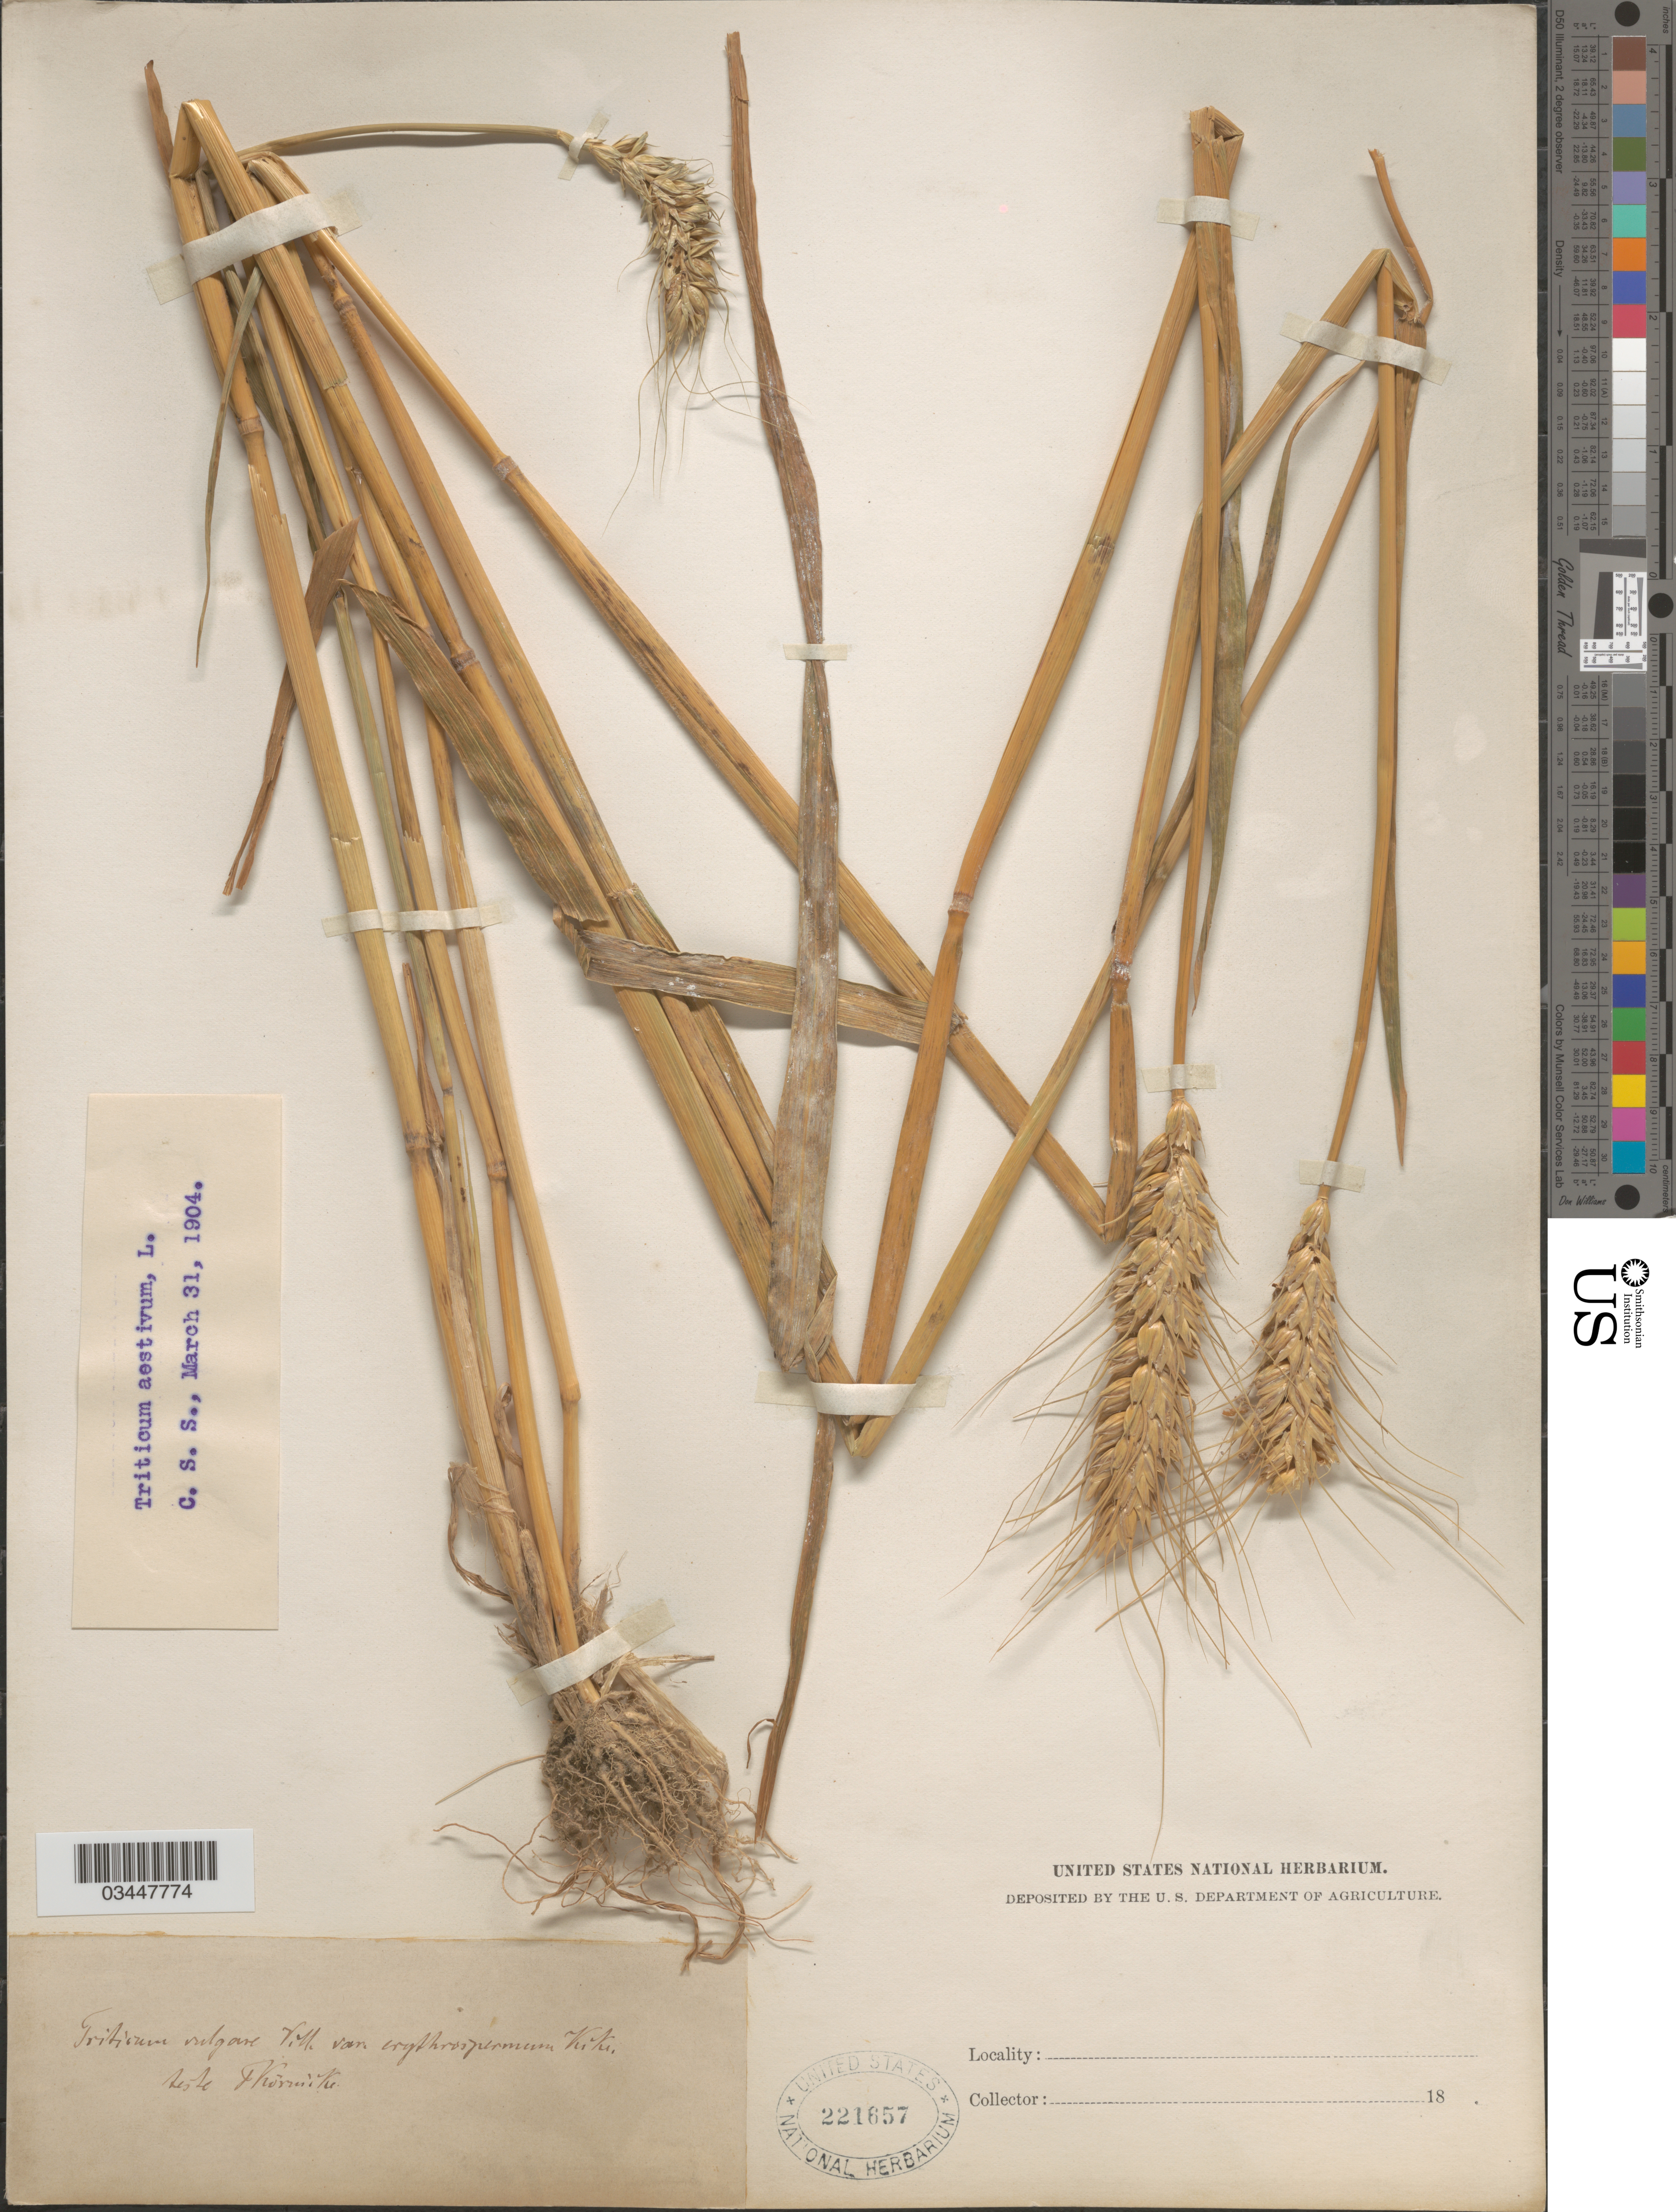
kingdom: Plantae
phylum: Tracheophyta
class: Liliopsida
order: Poales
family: Poaceae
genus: Triticum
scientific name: Triticum aestivum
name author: L.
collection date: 1904-03-31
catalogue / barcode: US 221657